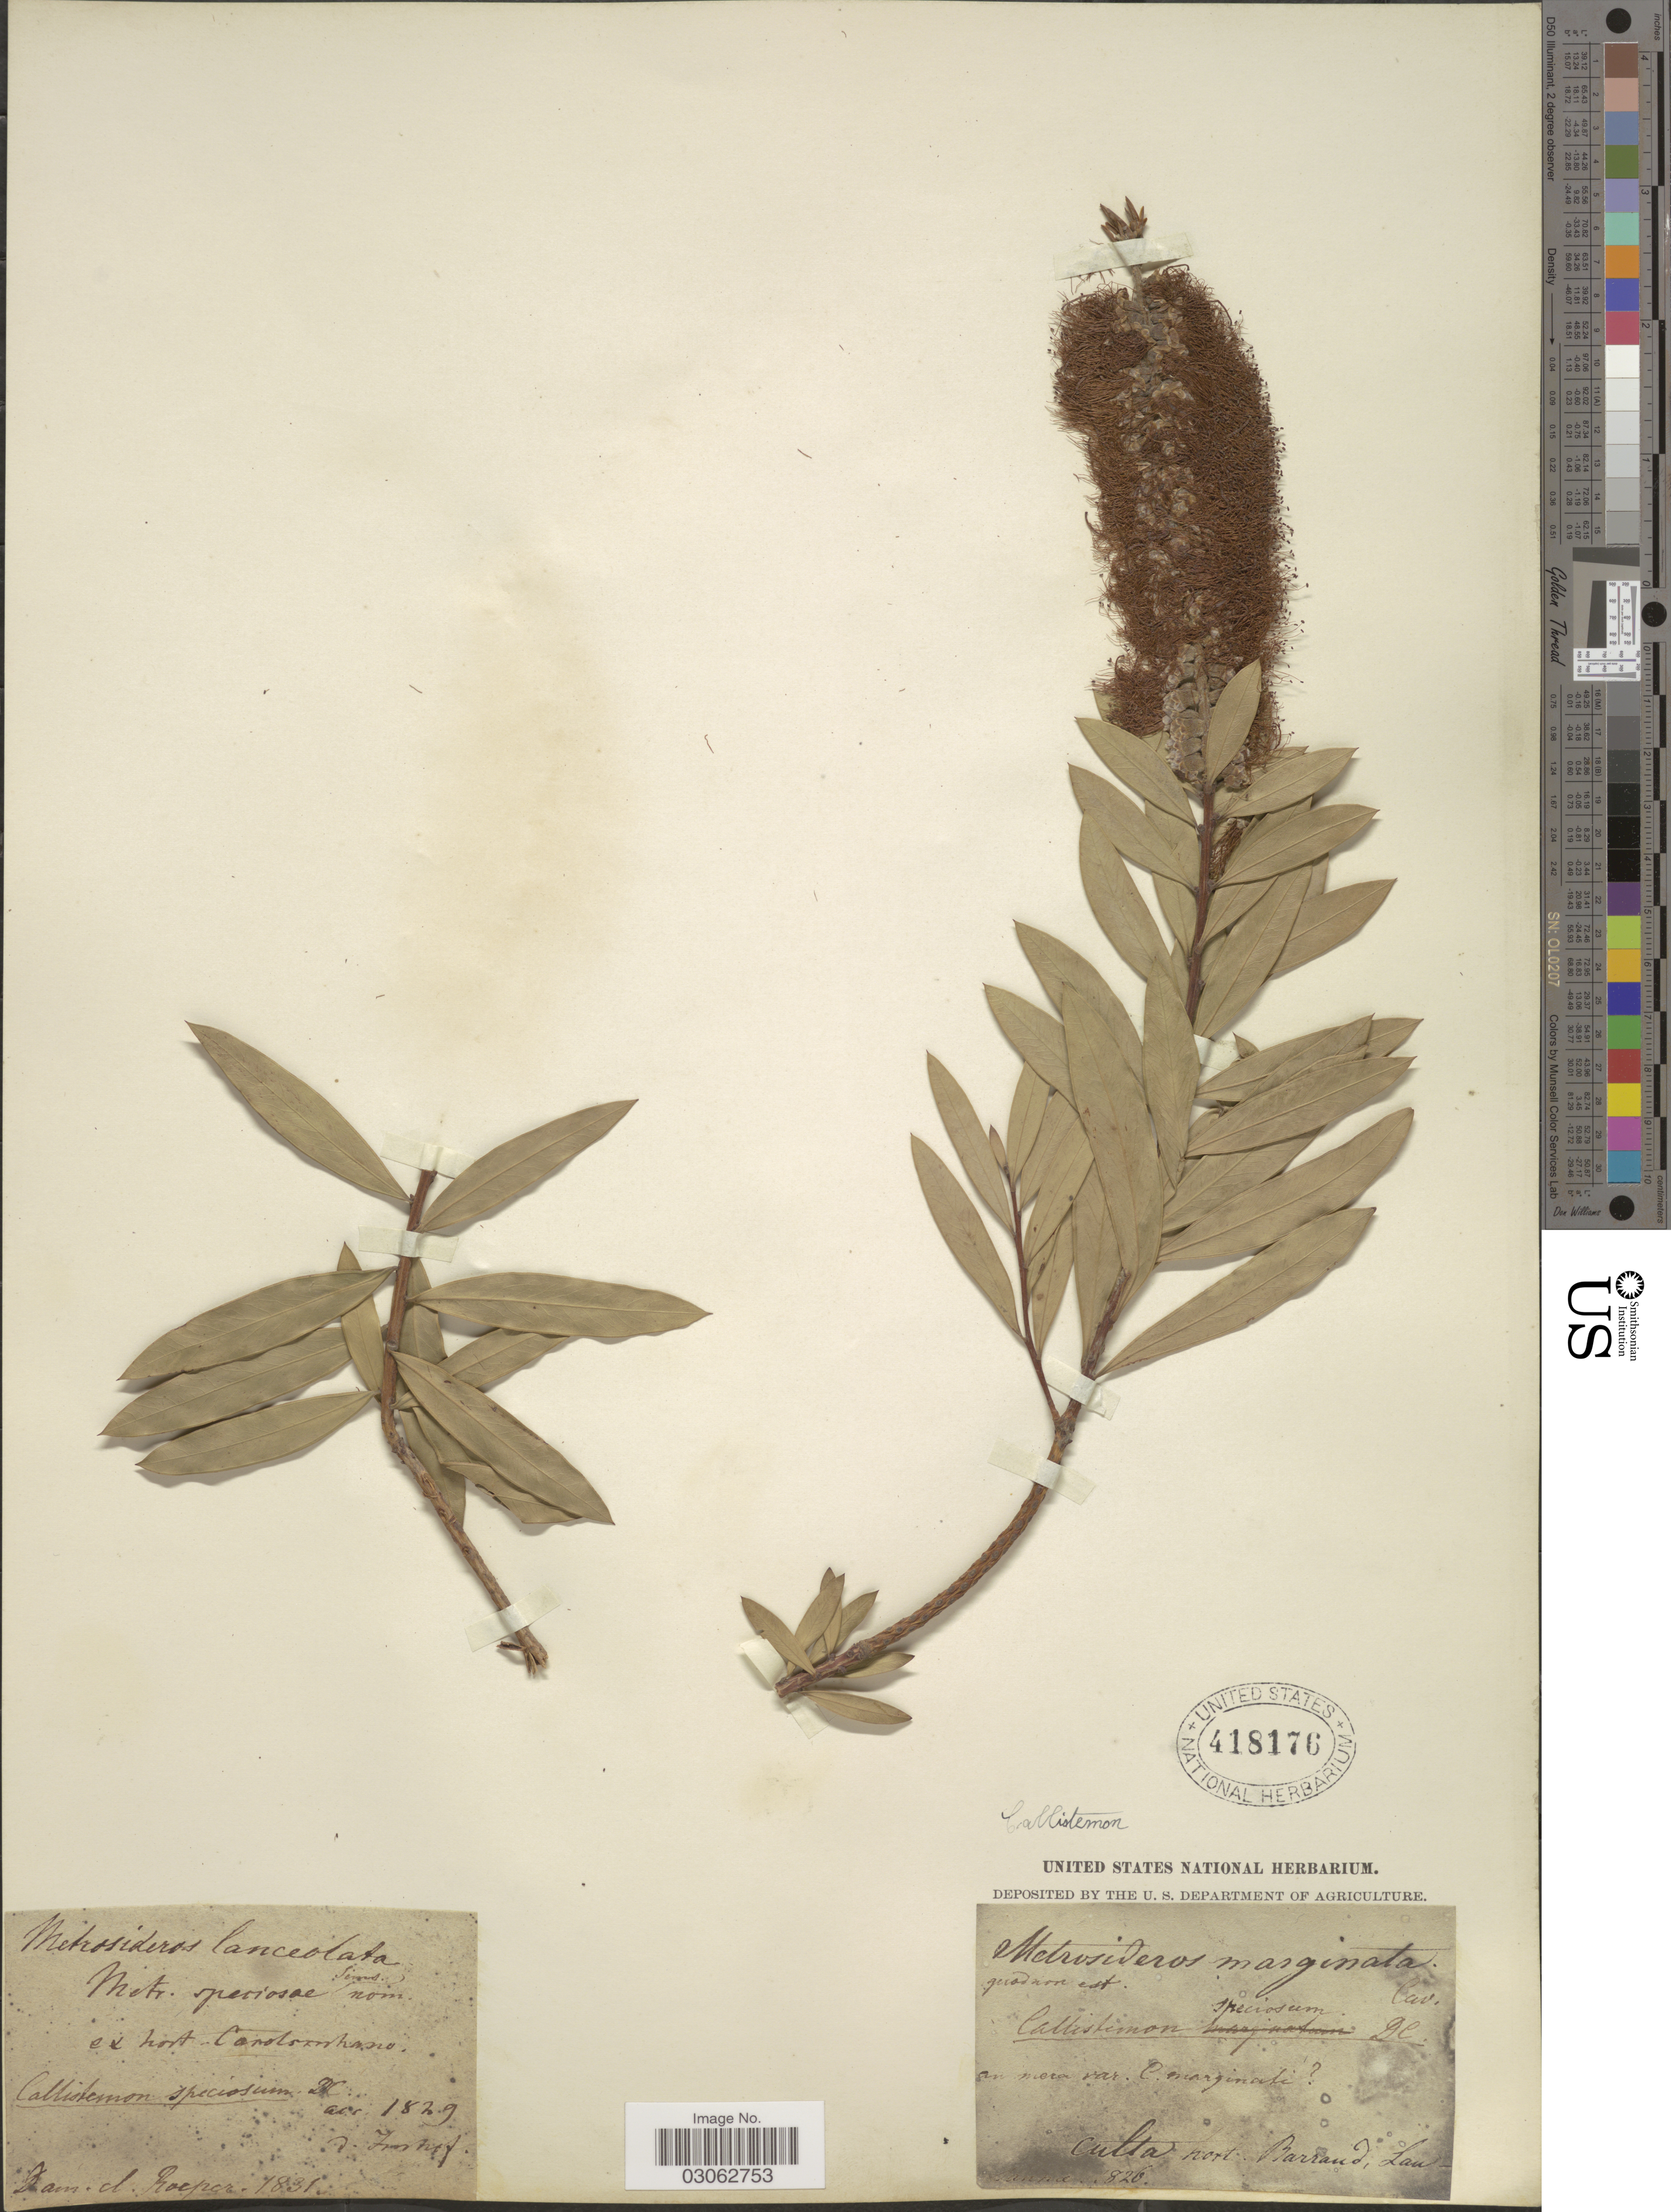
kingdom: Plantae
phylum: Tracheophyta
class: Magnoliopsida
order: Myrtales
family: Myrtaceae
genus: Callistemon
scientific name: Callistemon marginatus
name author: (Cav.) Sweet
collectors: Roeper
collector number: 826?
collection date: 1829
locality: Culta hort. Barrand, Lan[interpreted]. [unsure placement]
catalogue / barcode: US 418176